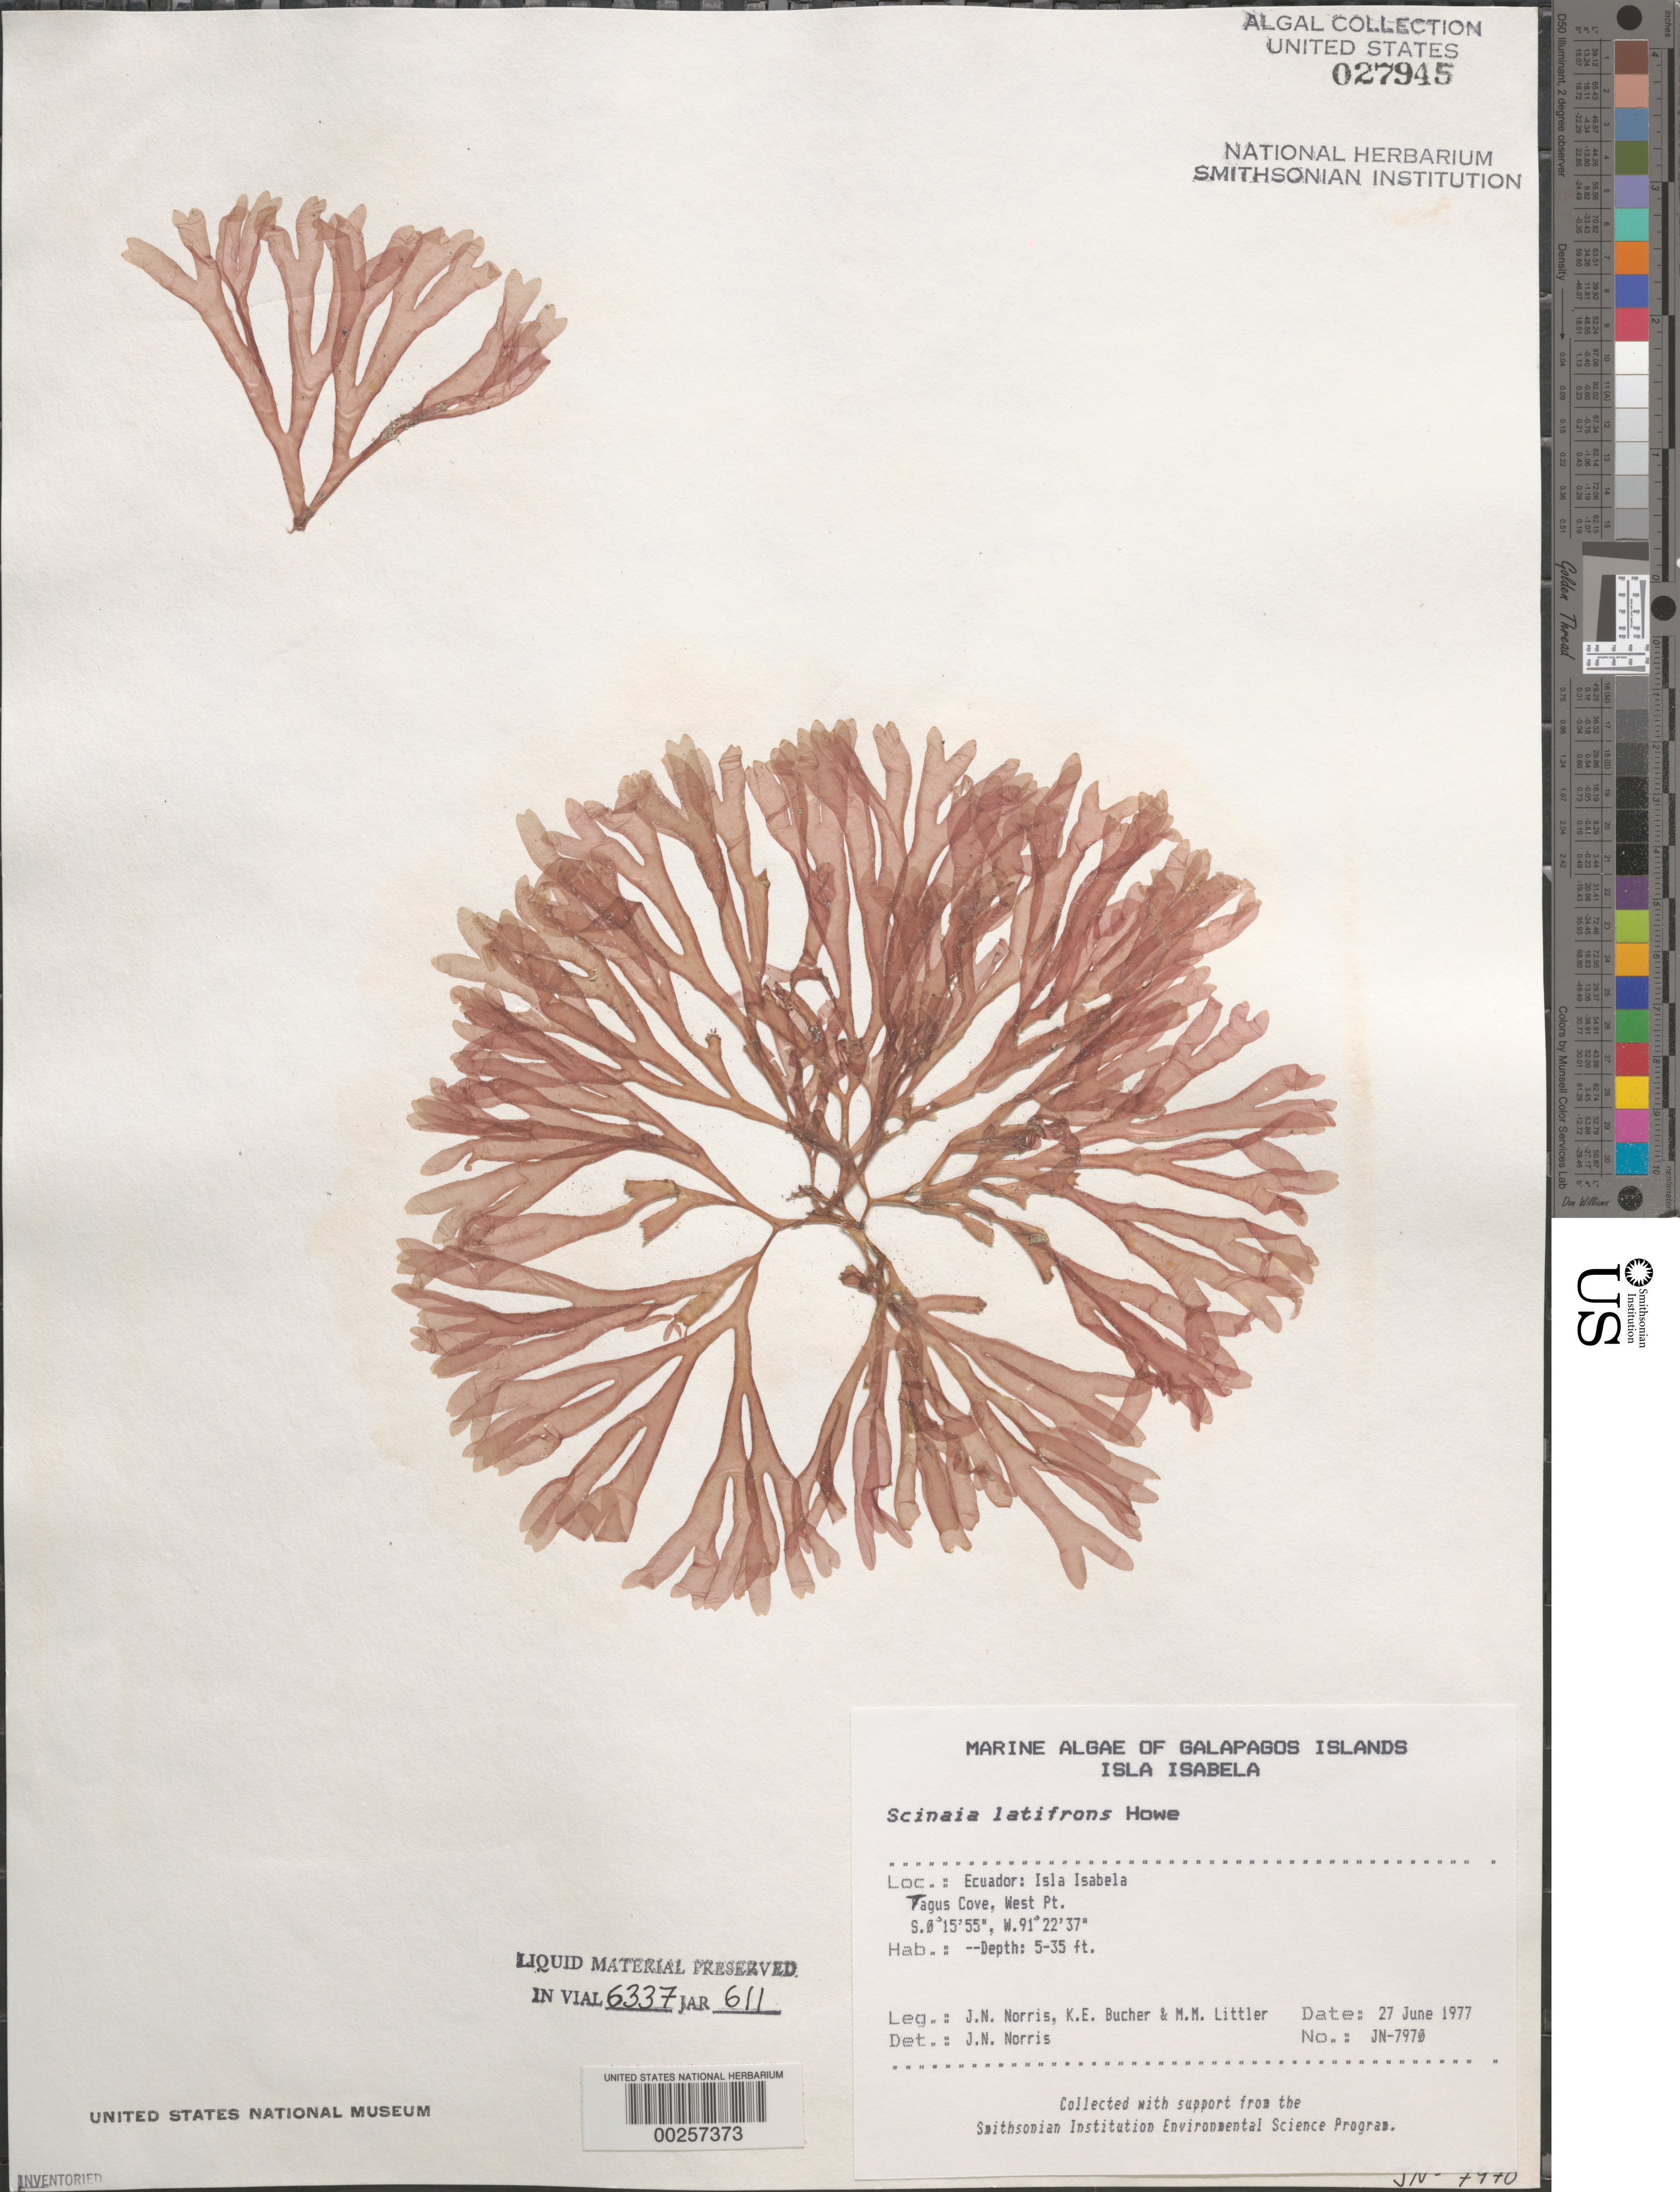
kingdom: Plantae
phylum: Rhodophyta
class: Florideophyceae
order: Nemaliales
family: Scinaiaceae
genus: Scinaia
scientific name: Scinaia latifrons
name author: M. Howe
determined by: Norris, James N.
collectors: J. N. Norris, K. E. Bucher & M. M. Littler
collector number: JN-7970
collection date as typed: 27 Jun 1977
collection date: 1977-06-27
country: Ecuador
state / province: Colón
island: Isabela [Albemarle]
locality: Tagus Cove, West Point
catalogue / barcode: US 27945